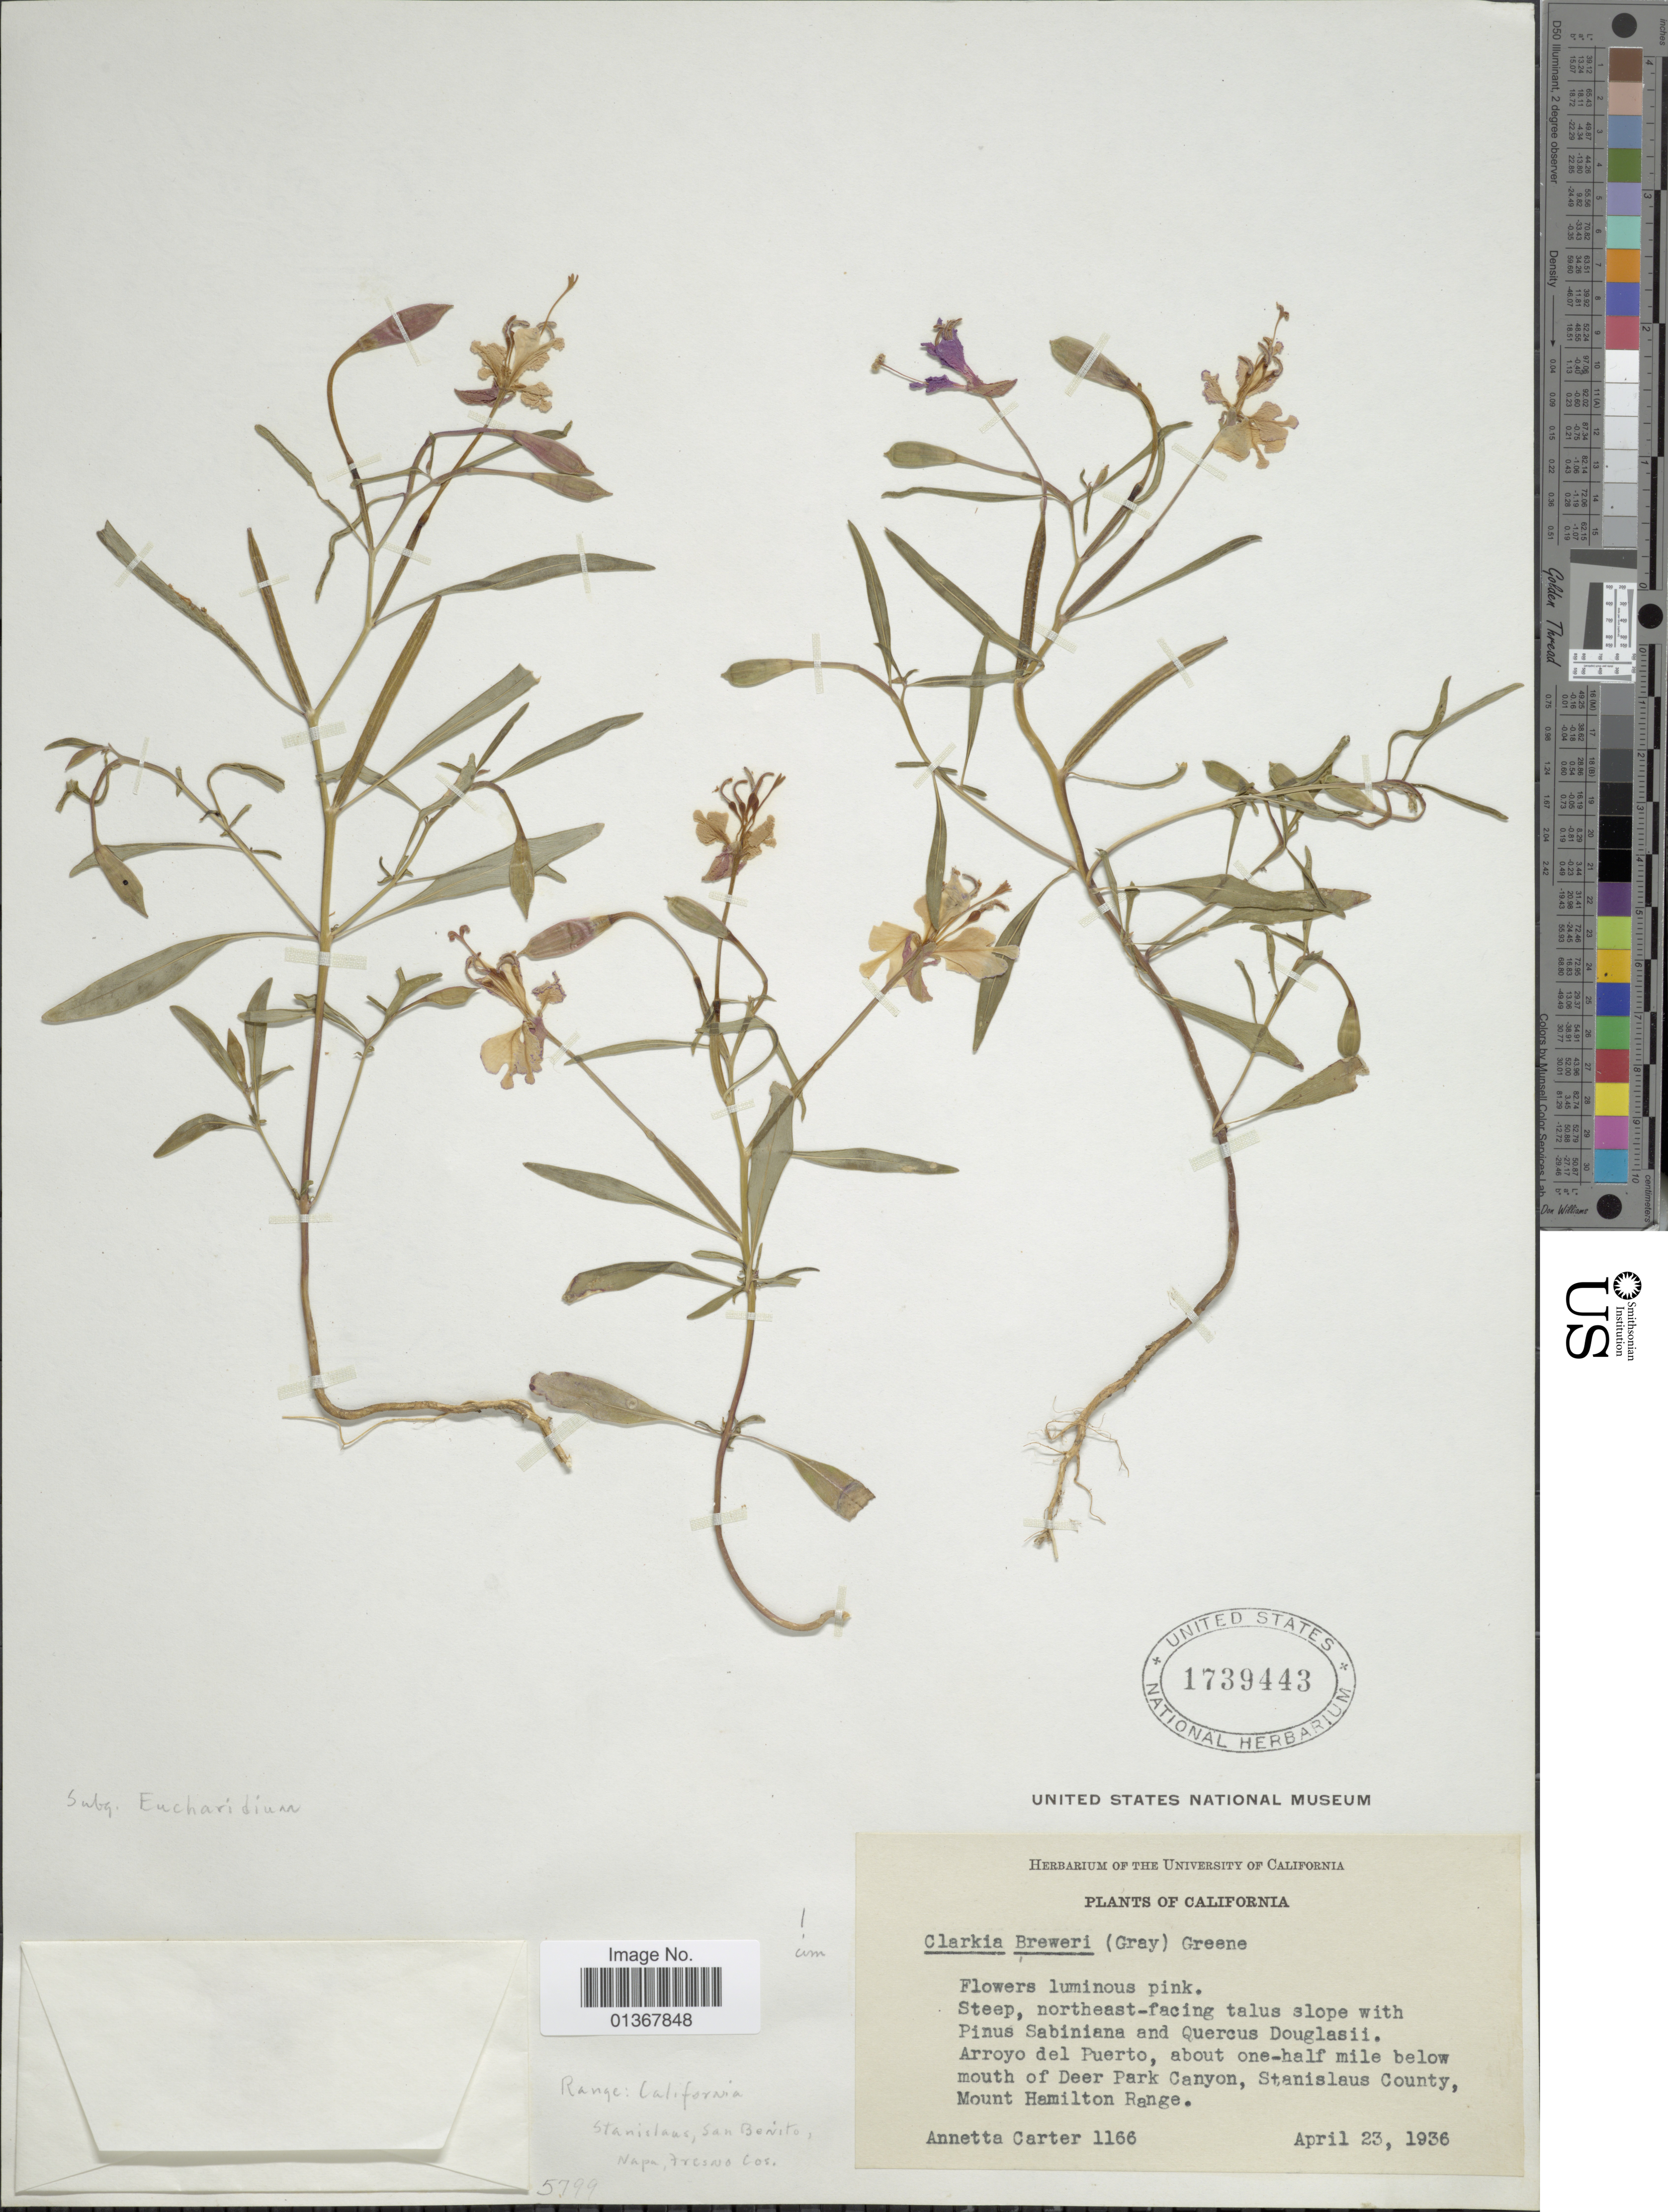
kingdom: Plantae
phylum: Tracheophyta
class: Magnoliopsida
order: Myrtales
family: Onagraceae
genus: Clarkia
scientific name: Clarkia breweri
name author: (A. Gray) Greene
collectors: A. Carter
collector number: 1166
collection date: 1936-04-23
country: United States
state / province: California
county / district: Stanislaus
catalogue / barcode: US 1739443